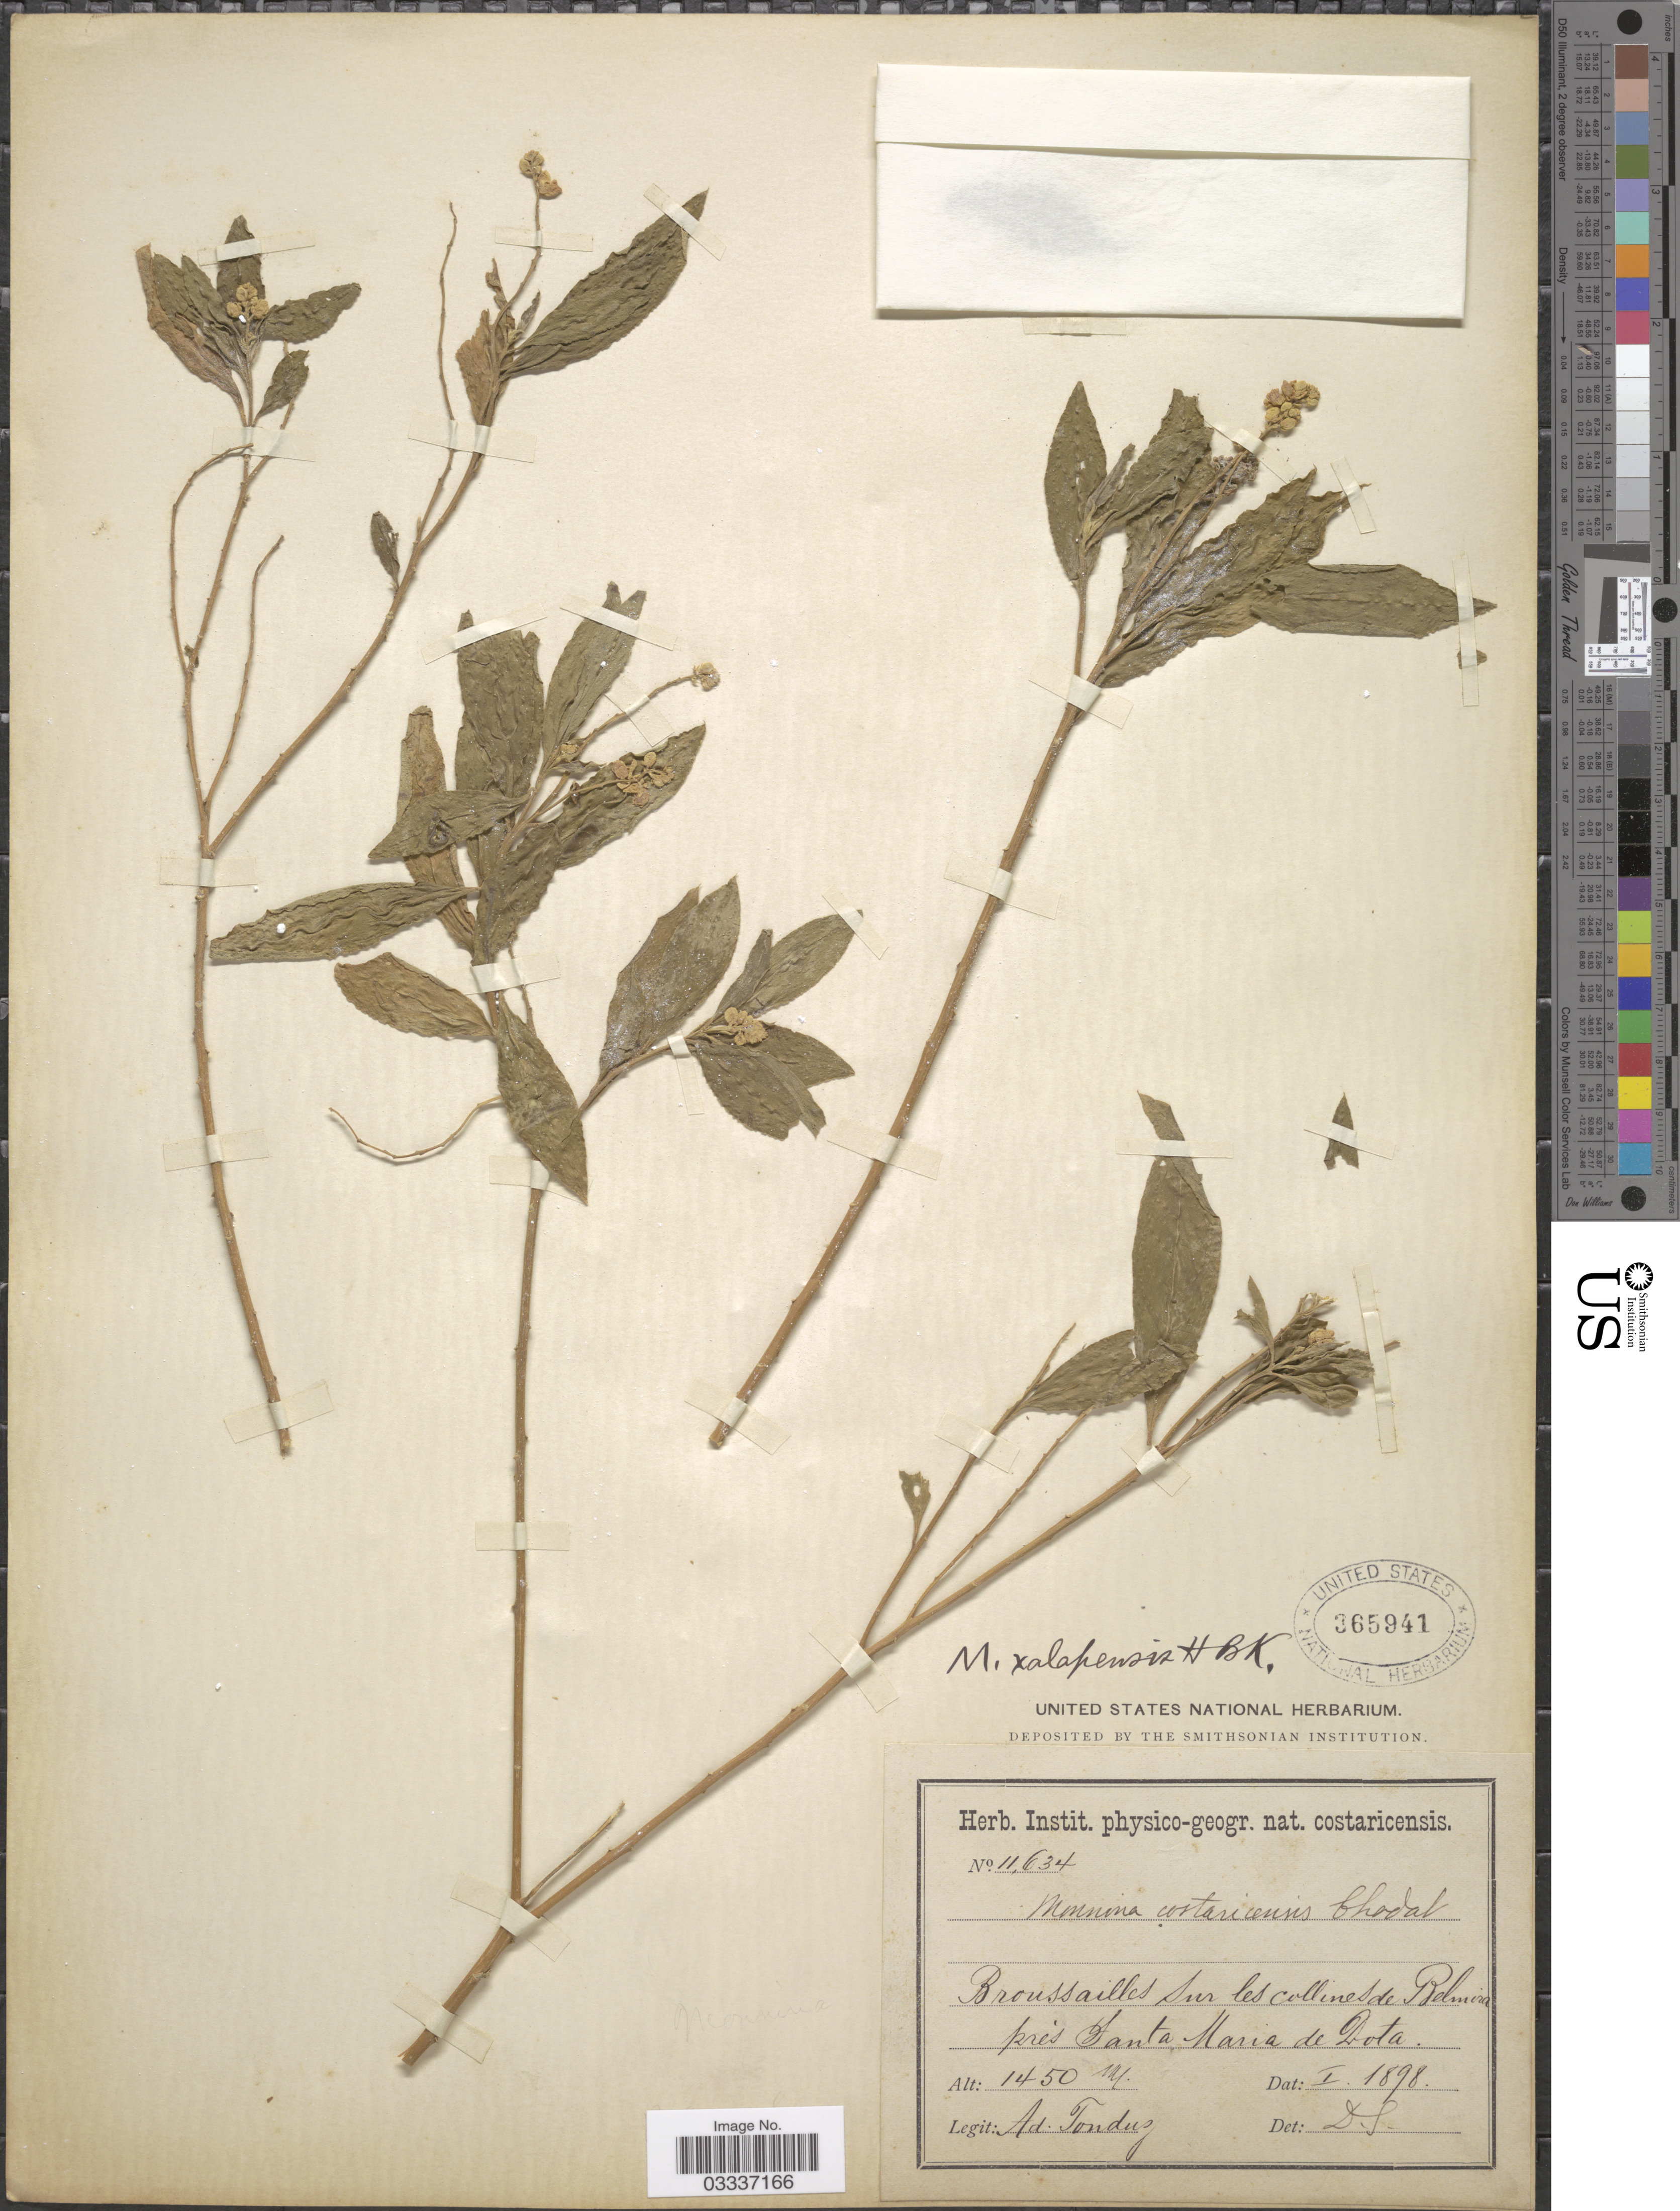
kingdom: Plantae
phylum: Tracheophyta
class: Magnoliopsida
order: Fabales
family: Polygalaceae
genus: Monnina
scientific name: Monnina xalapensis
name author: Kunth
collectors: A. Tonduz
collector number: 11634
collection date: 1898-01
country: Costa Rica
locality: Broussailles sur les collines de Belmira prés Santa Maria de Dota.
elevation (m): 1450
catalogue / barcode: US 365941